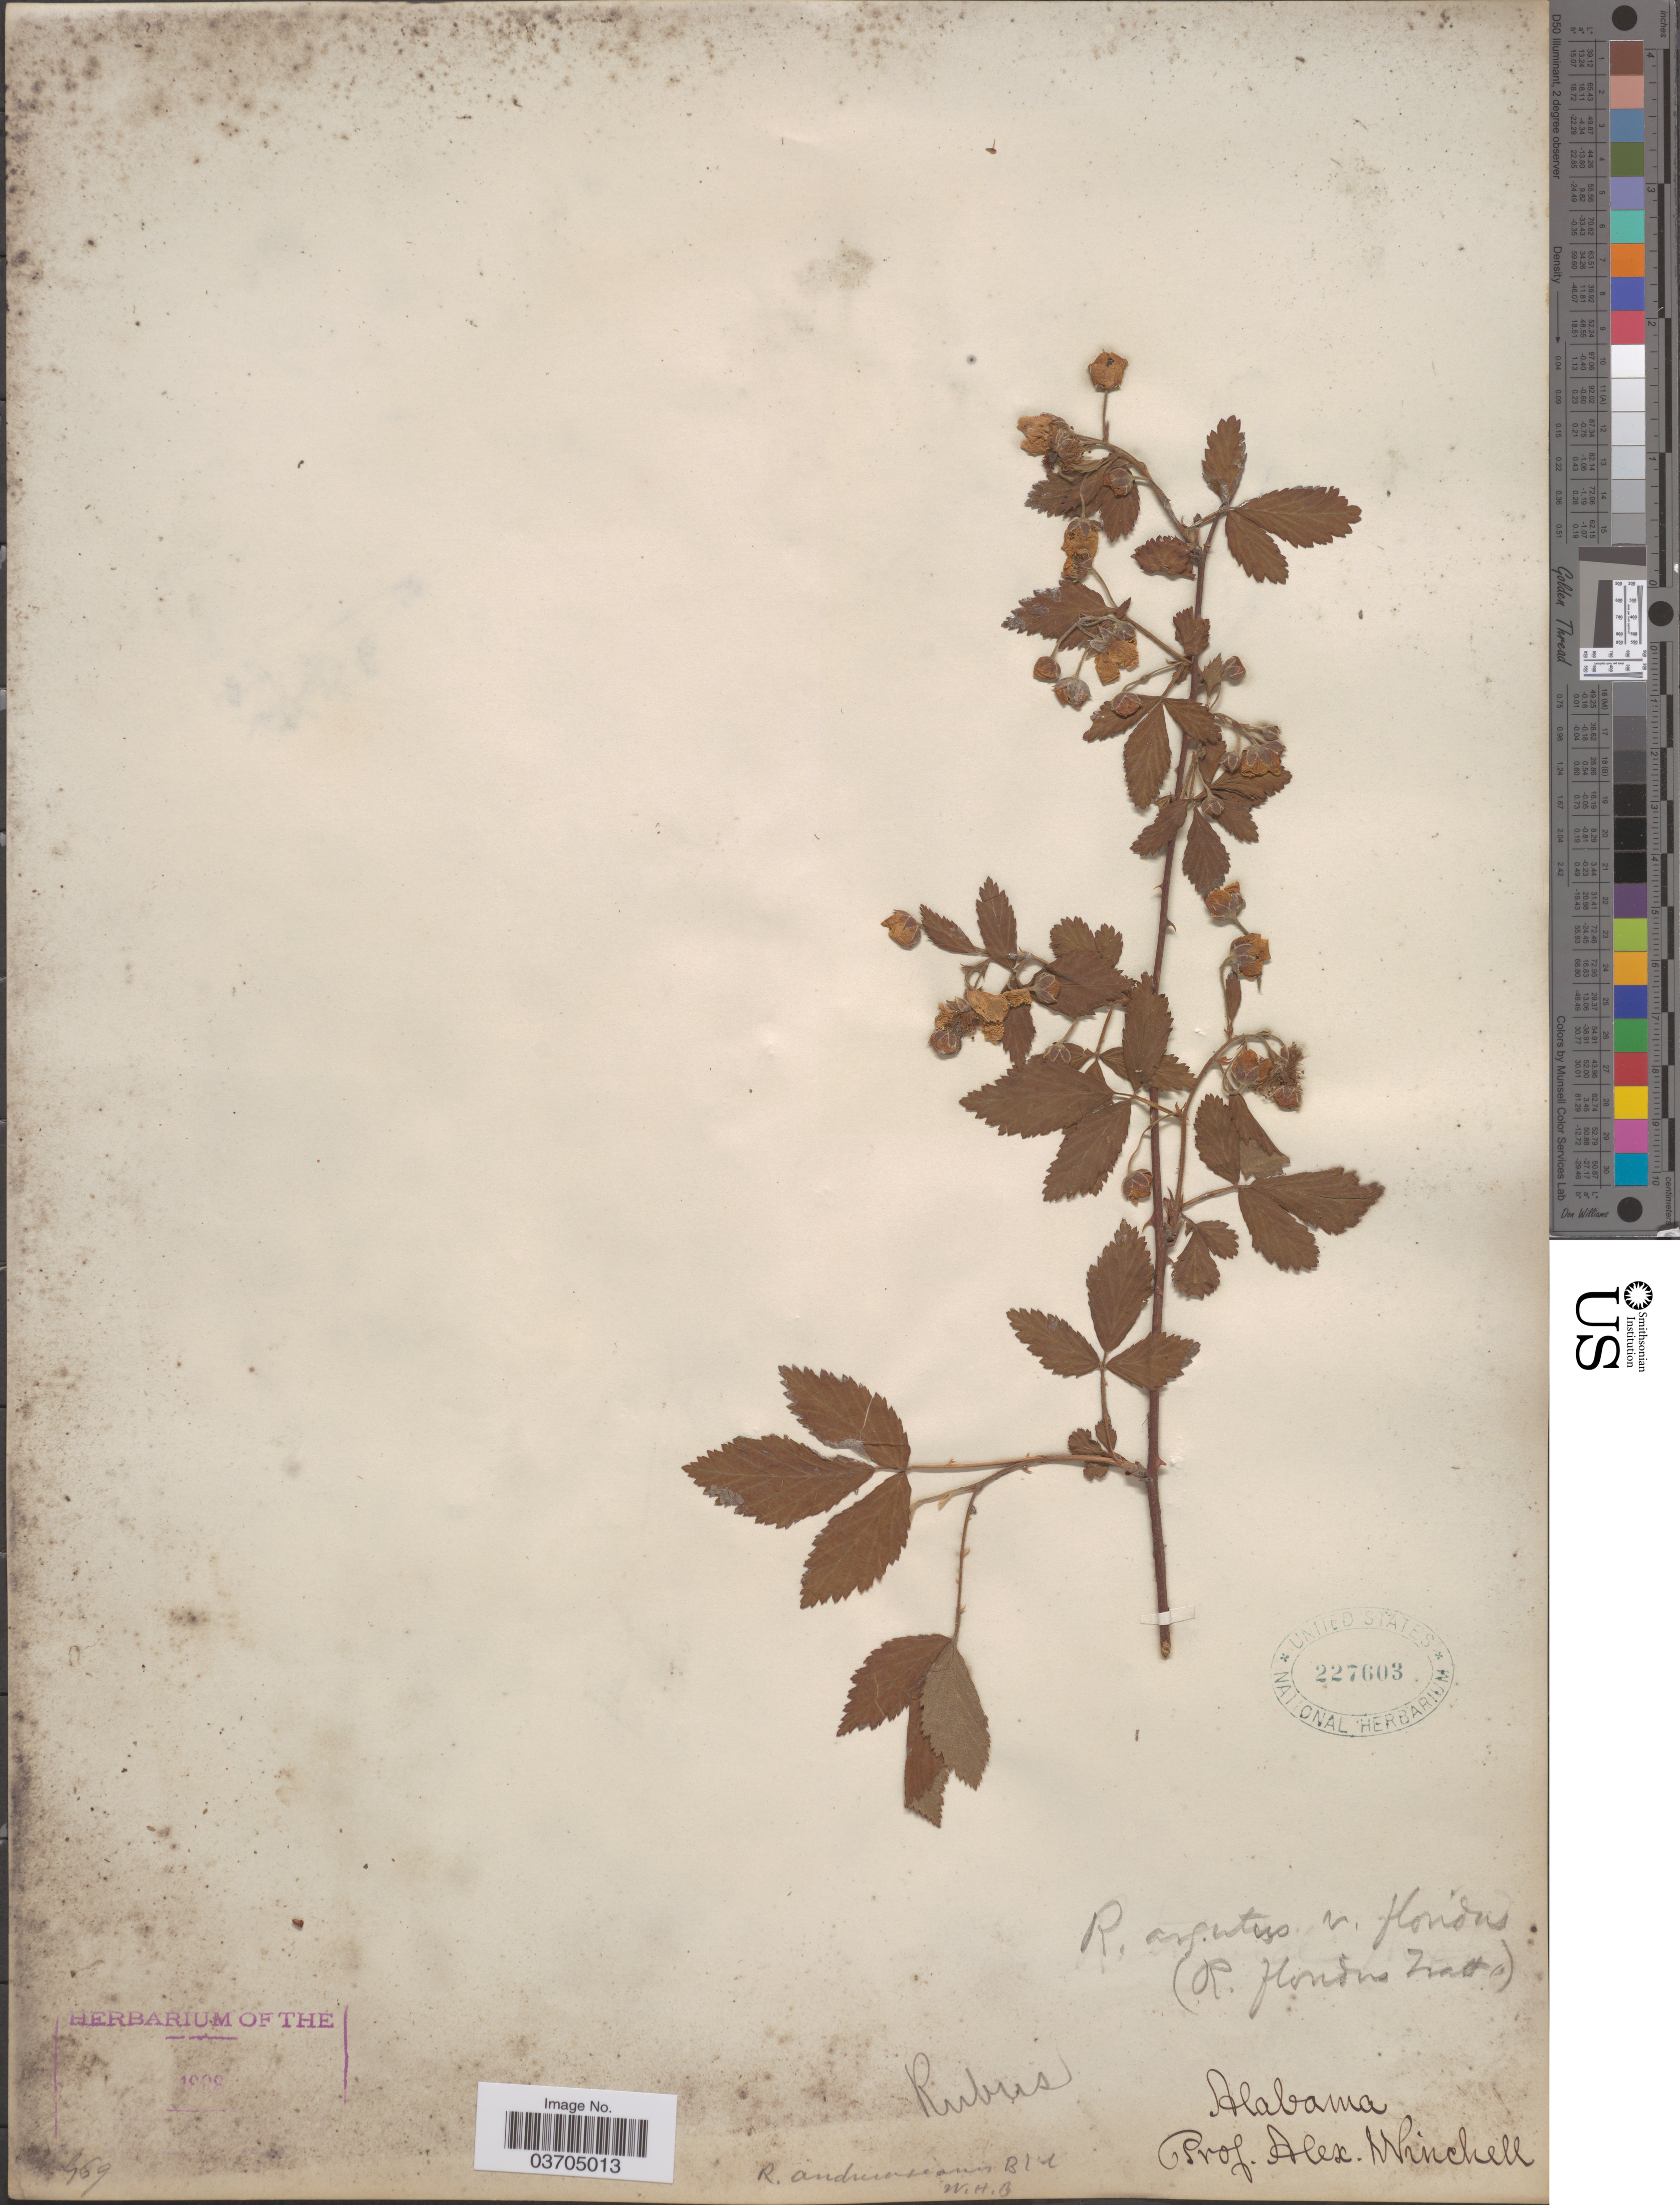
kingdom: Plantae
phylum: Tracheophyta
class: Magnoliopsida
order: Rosales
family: Rosaceae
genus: Rubus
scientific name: Rubus floridus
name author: Tratt.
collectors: A. Winchell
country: United States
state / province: Alabama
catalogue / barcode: US 227603